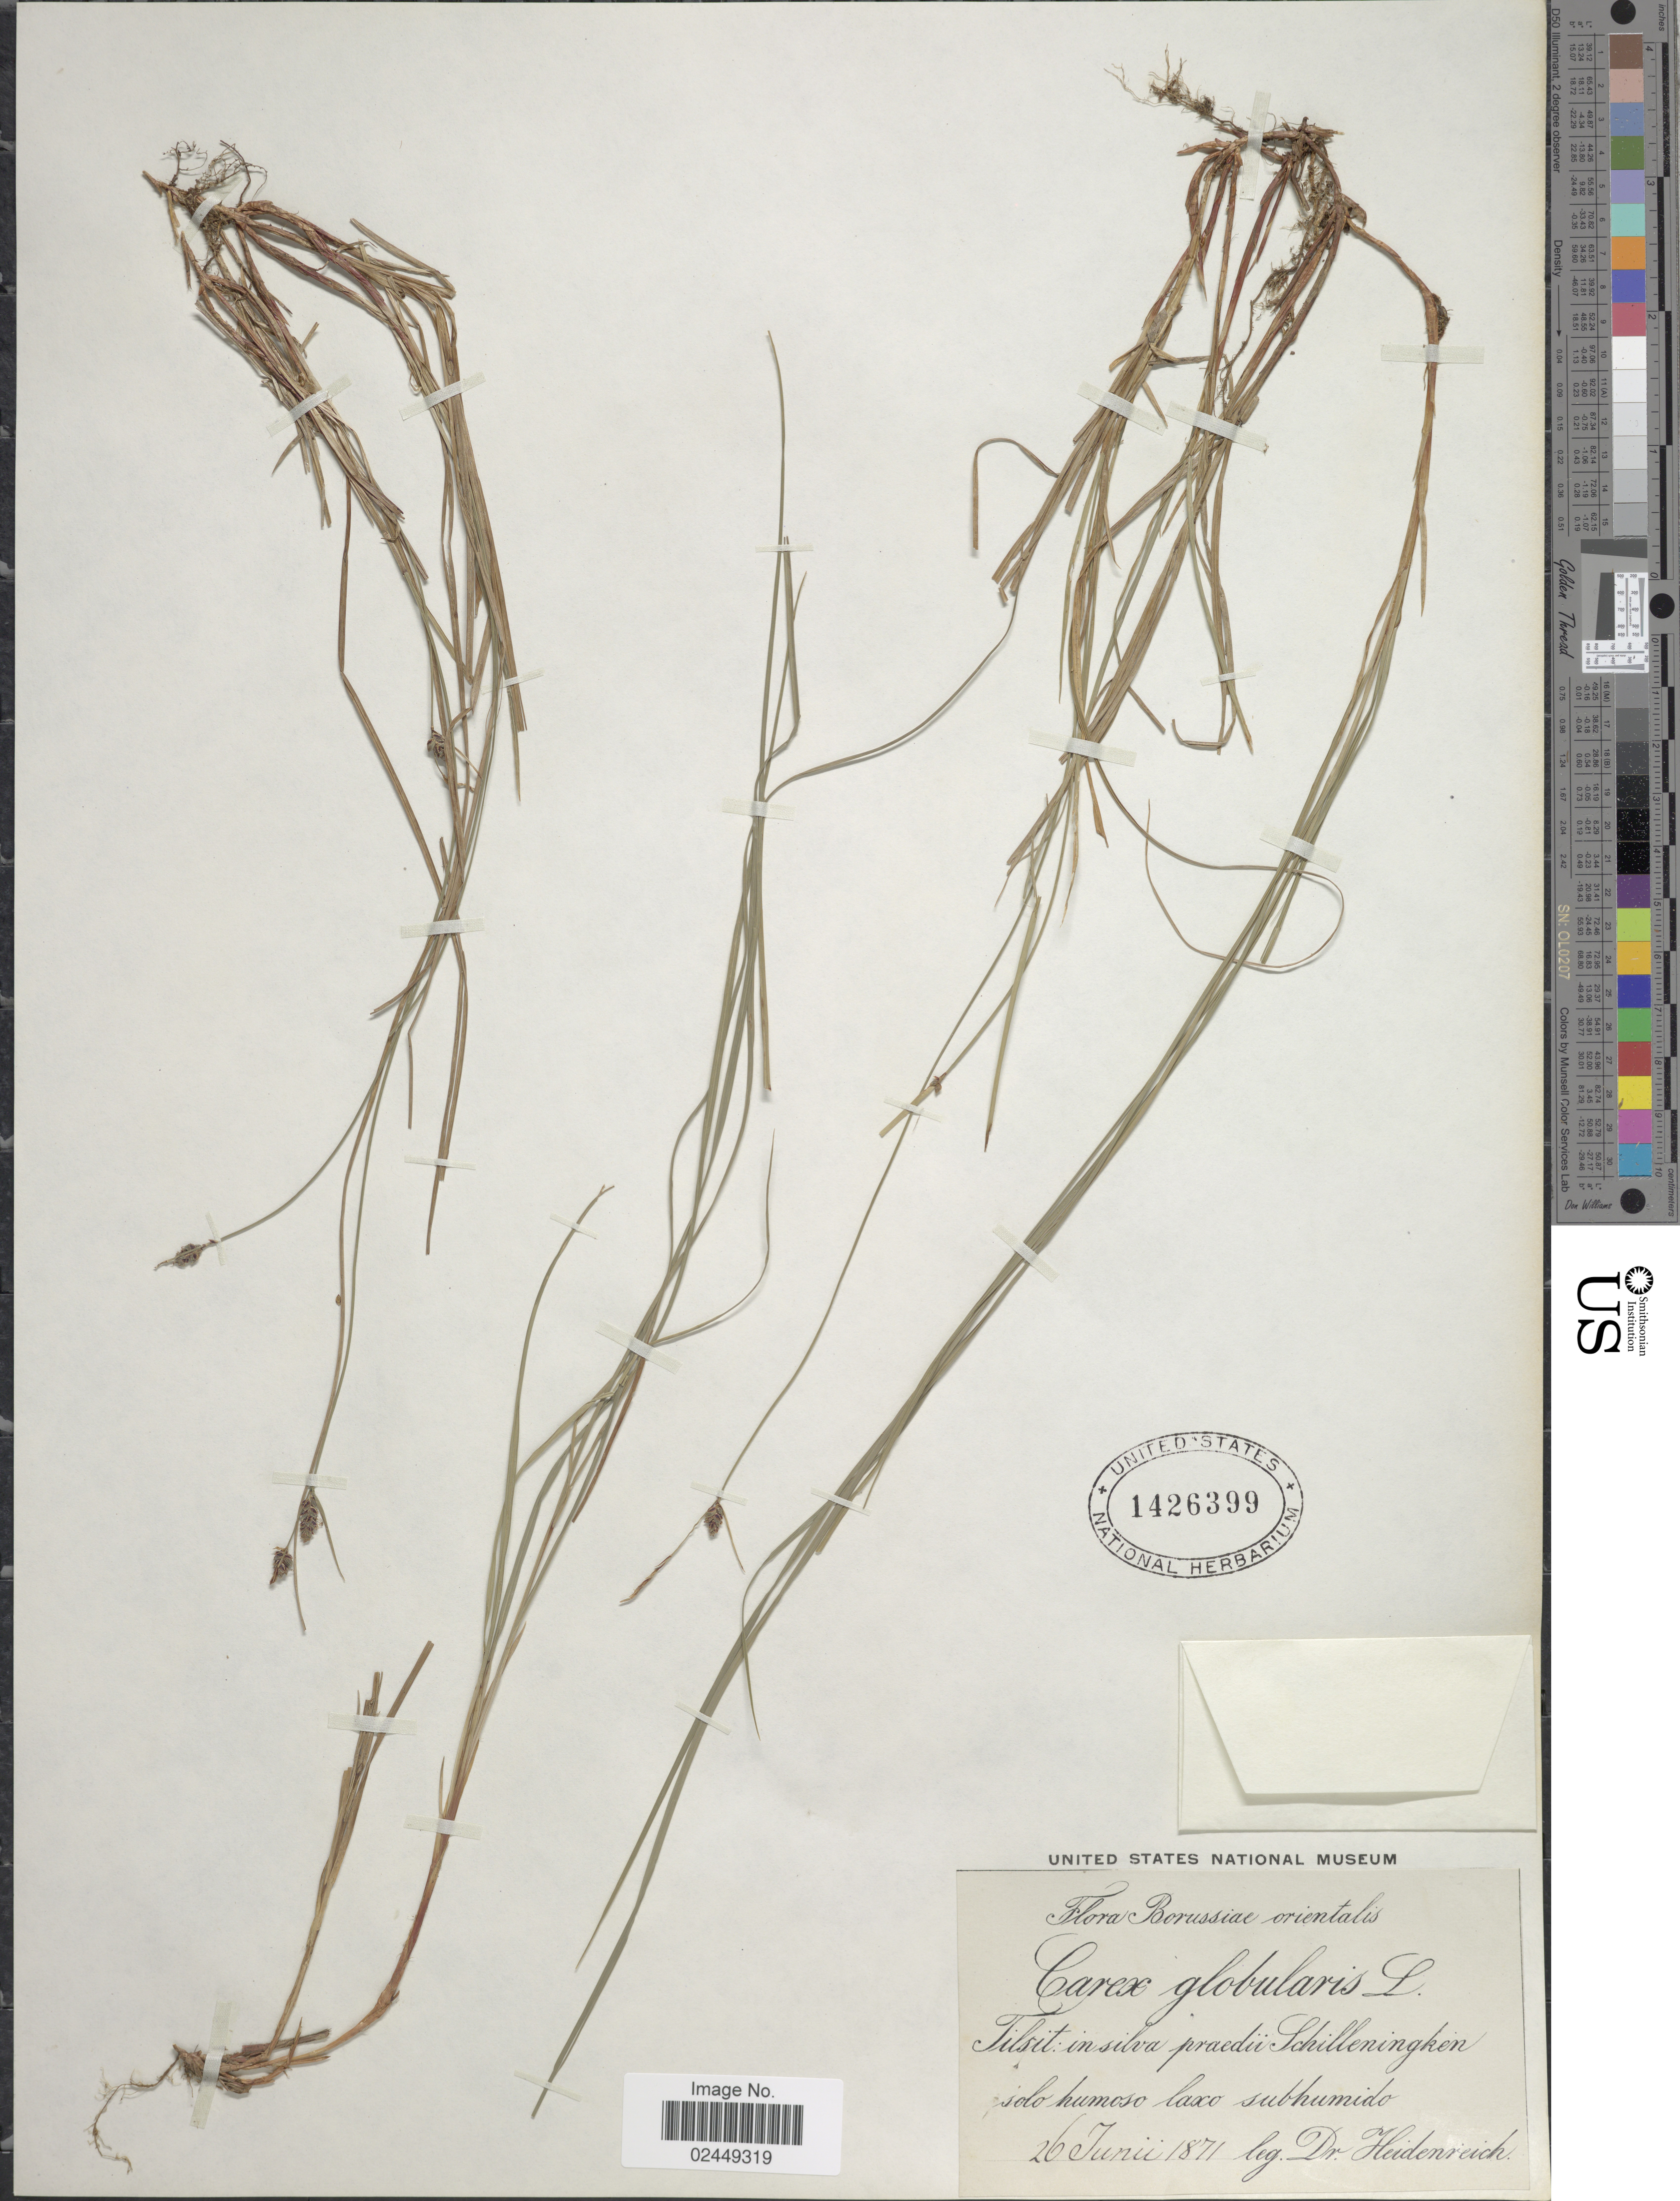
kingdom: Plantae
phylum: Tracheophyta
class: Liliopsida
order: Poales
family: Cyperaceae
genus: Carex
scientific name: Carex globularis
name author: L.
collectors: Heidenreich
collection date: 1871-06-26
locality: Borussiae orientalis, Tilsit:in silva praedu Schilleningken, solo humoso laxo subhumido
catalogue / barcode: US 1426399